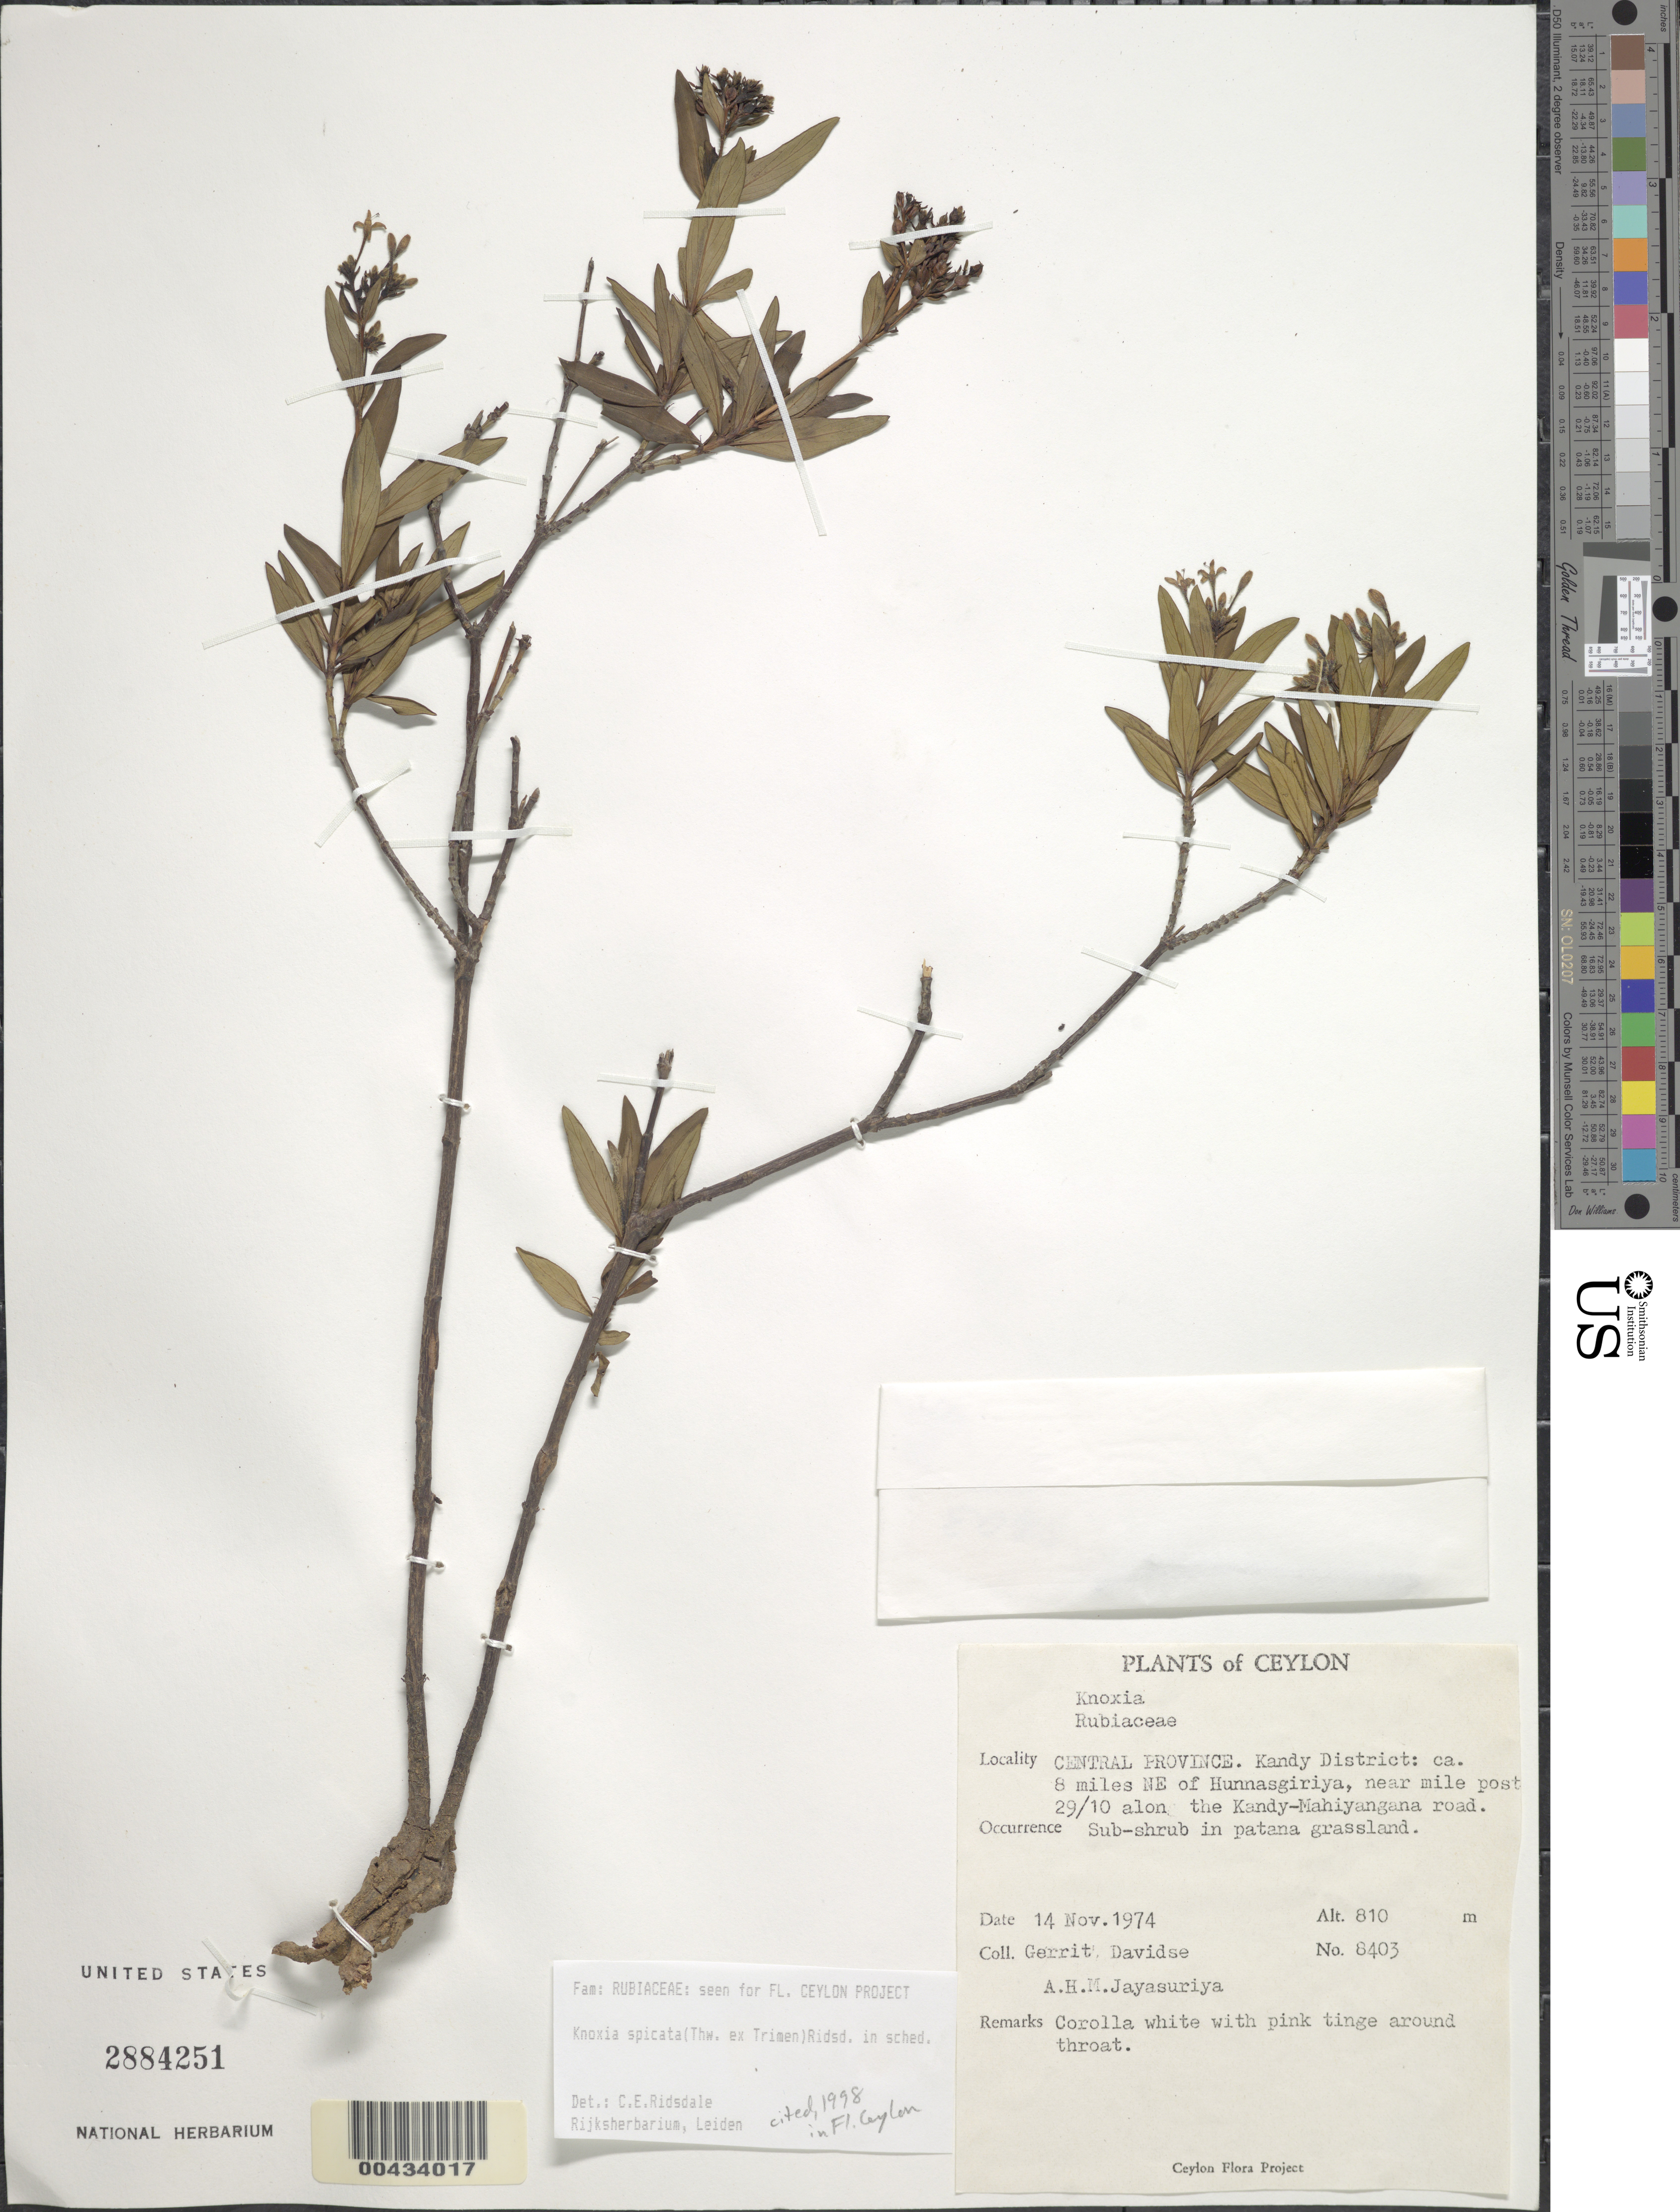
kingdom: Plantae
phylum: Tracheophyta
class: Magnoliopsida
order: Gentianales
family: Rubiaceae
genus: Knoxia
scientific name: Knoxia spicata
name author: (Thwaites ex Trimen) Ridsdale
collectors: G. Davidse & A. H. Jayasuriya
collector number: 8403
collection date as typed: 14 Nov 1974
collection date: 1974-11-14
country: Sri Lanka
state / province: Central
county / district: Kandy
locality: ca. 8 mi NE of Hunnasgiriya, near mi post 29/10 along the Kandy-Mahiyangana Rd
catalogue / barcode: US 2884251